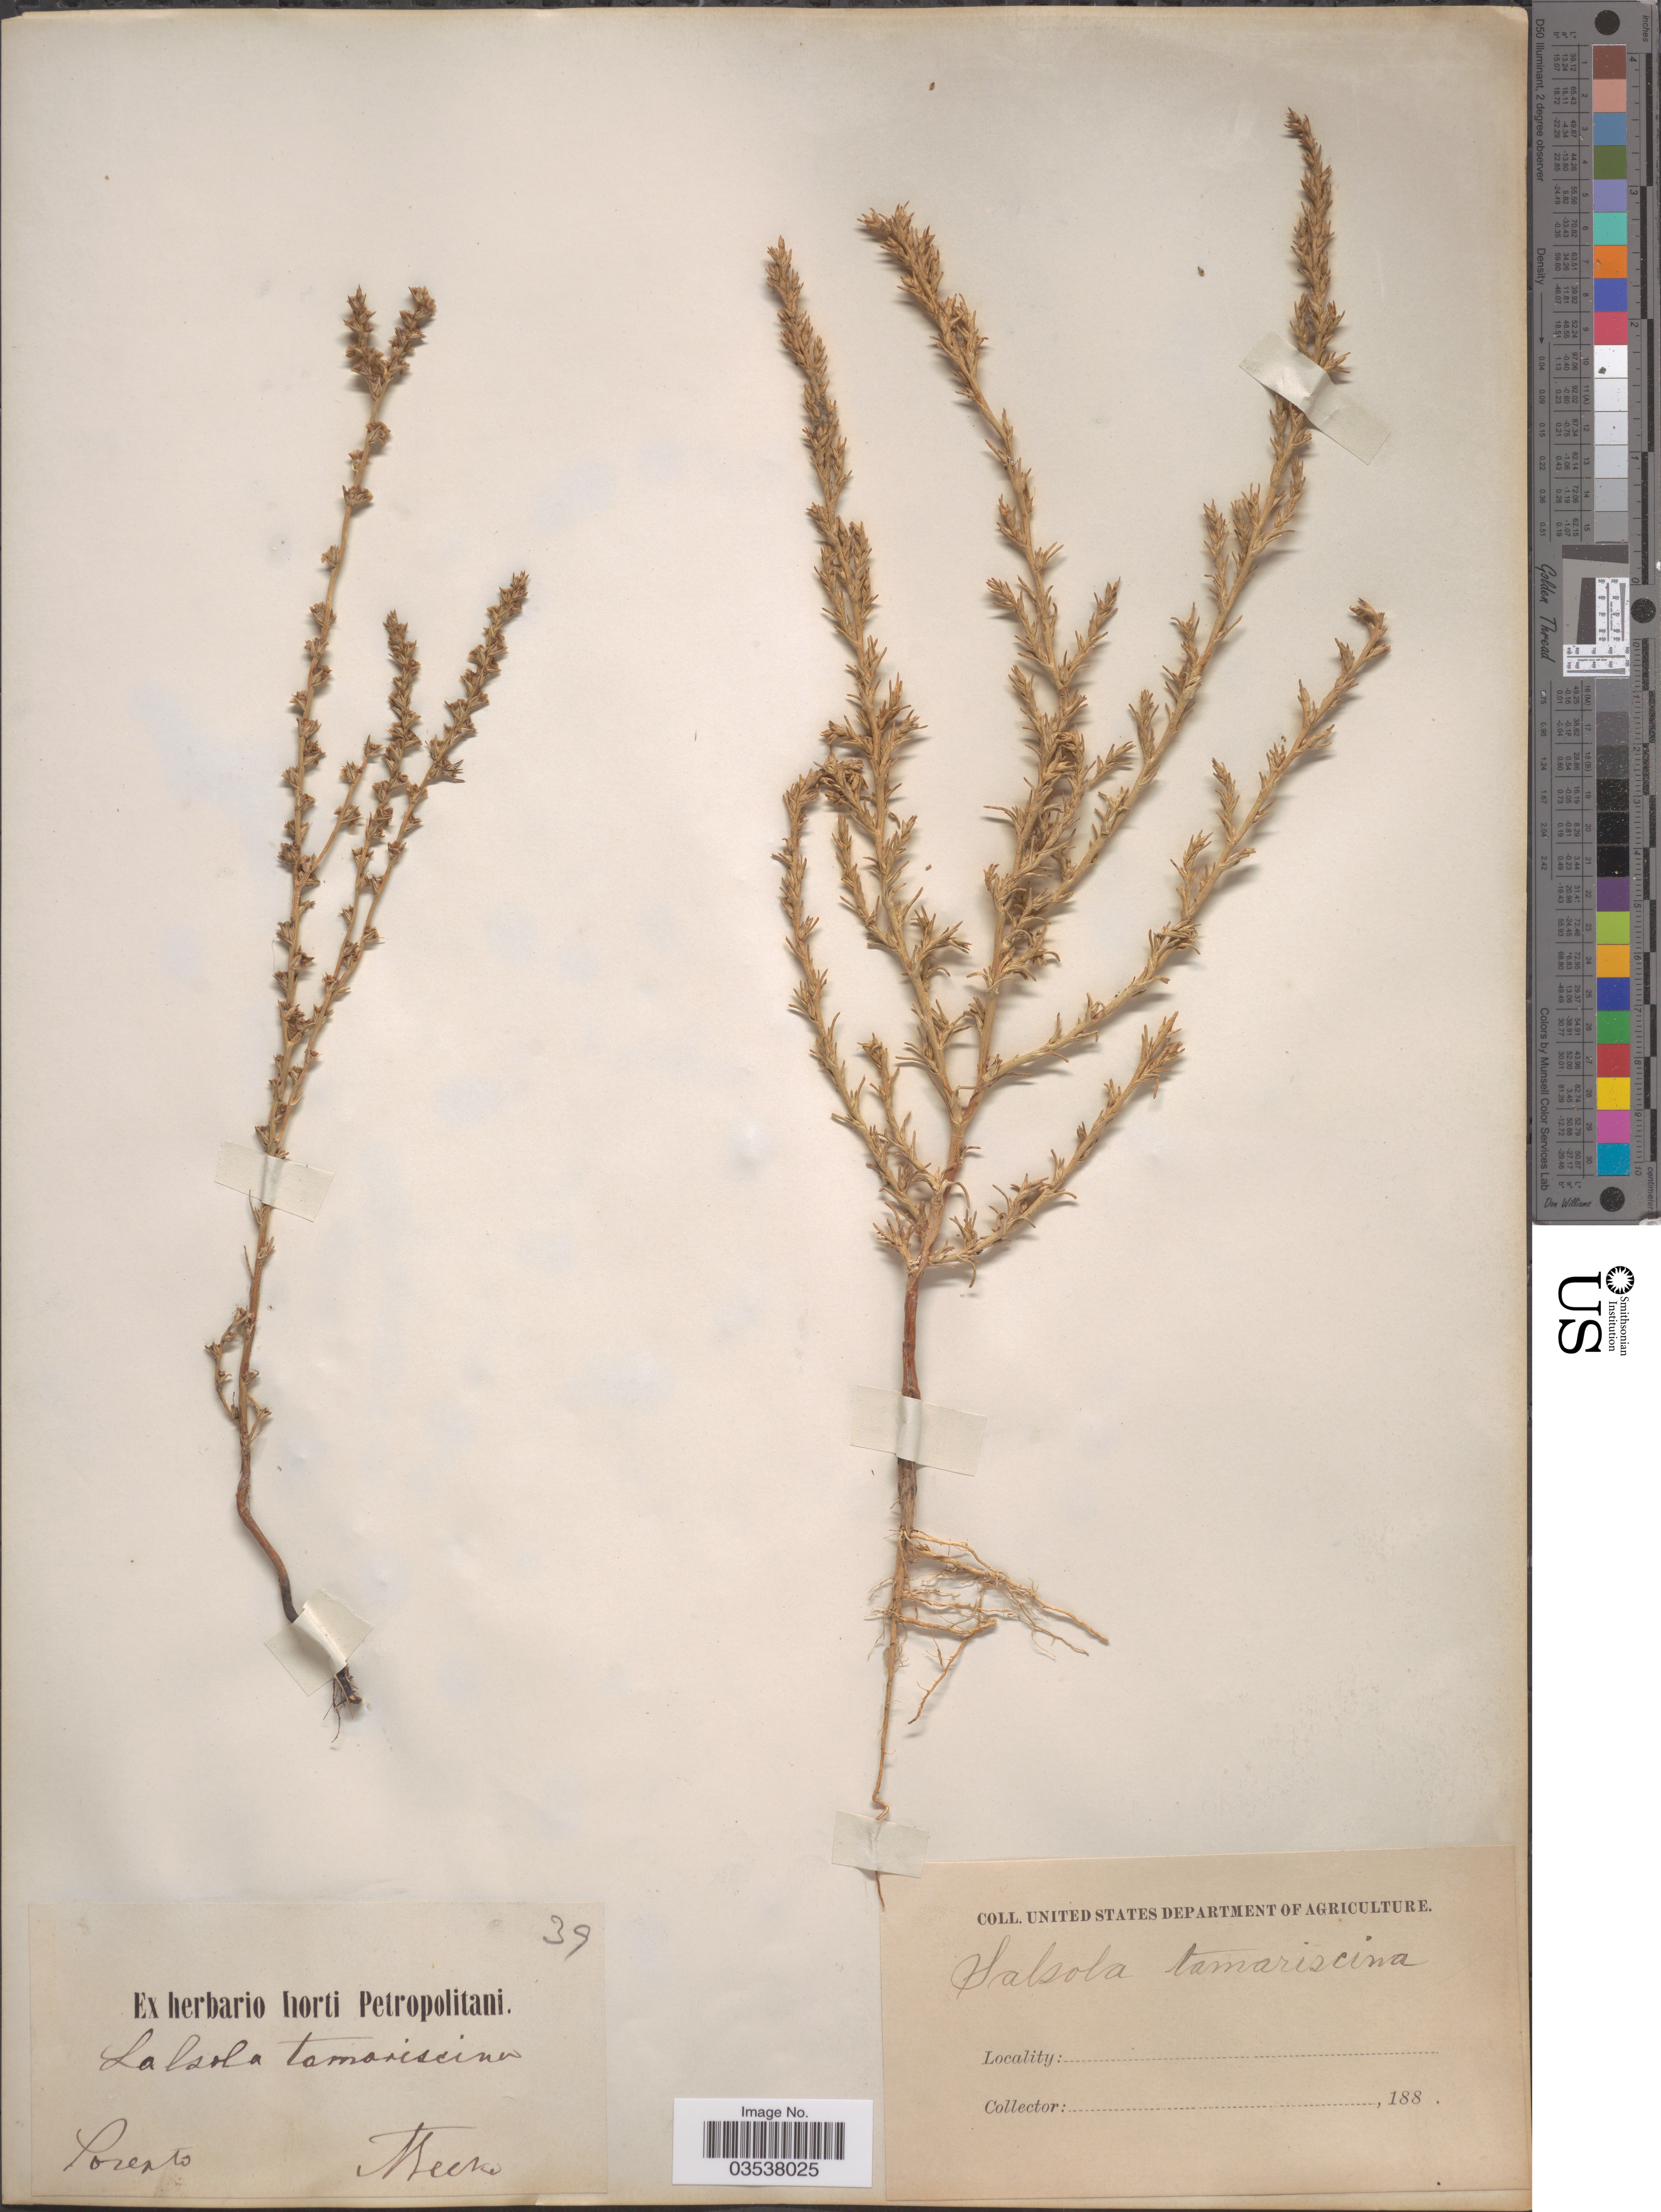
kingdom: Plantae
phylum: Tracheophyta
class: Magnoliopsida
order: Caryophyllales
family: Amaranthaceae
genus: Salsola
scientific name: Salsola tamariscina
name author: Pall.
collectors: A. Becker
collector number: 39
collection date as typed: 188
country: Russian Federation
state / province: Volgograd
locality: Sarepta.